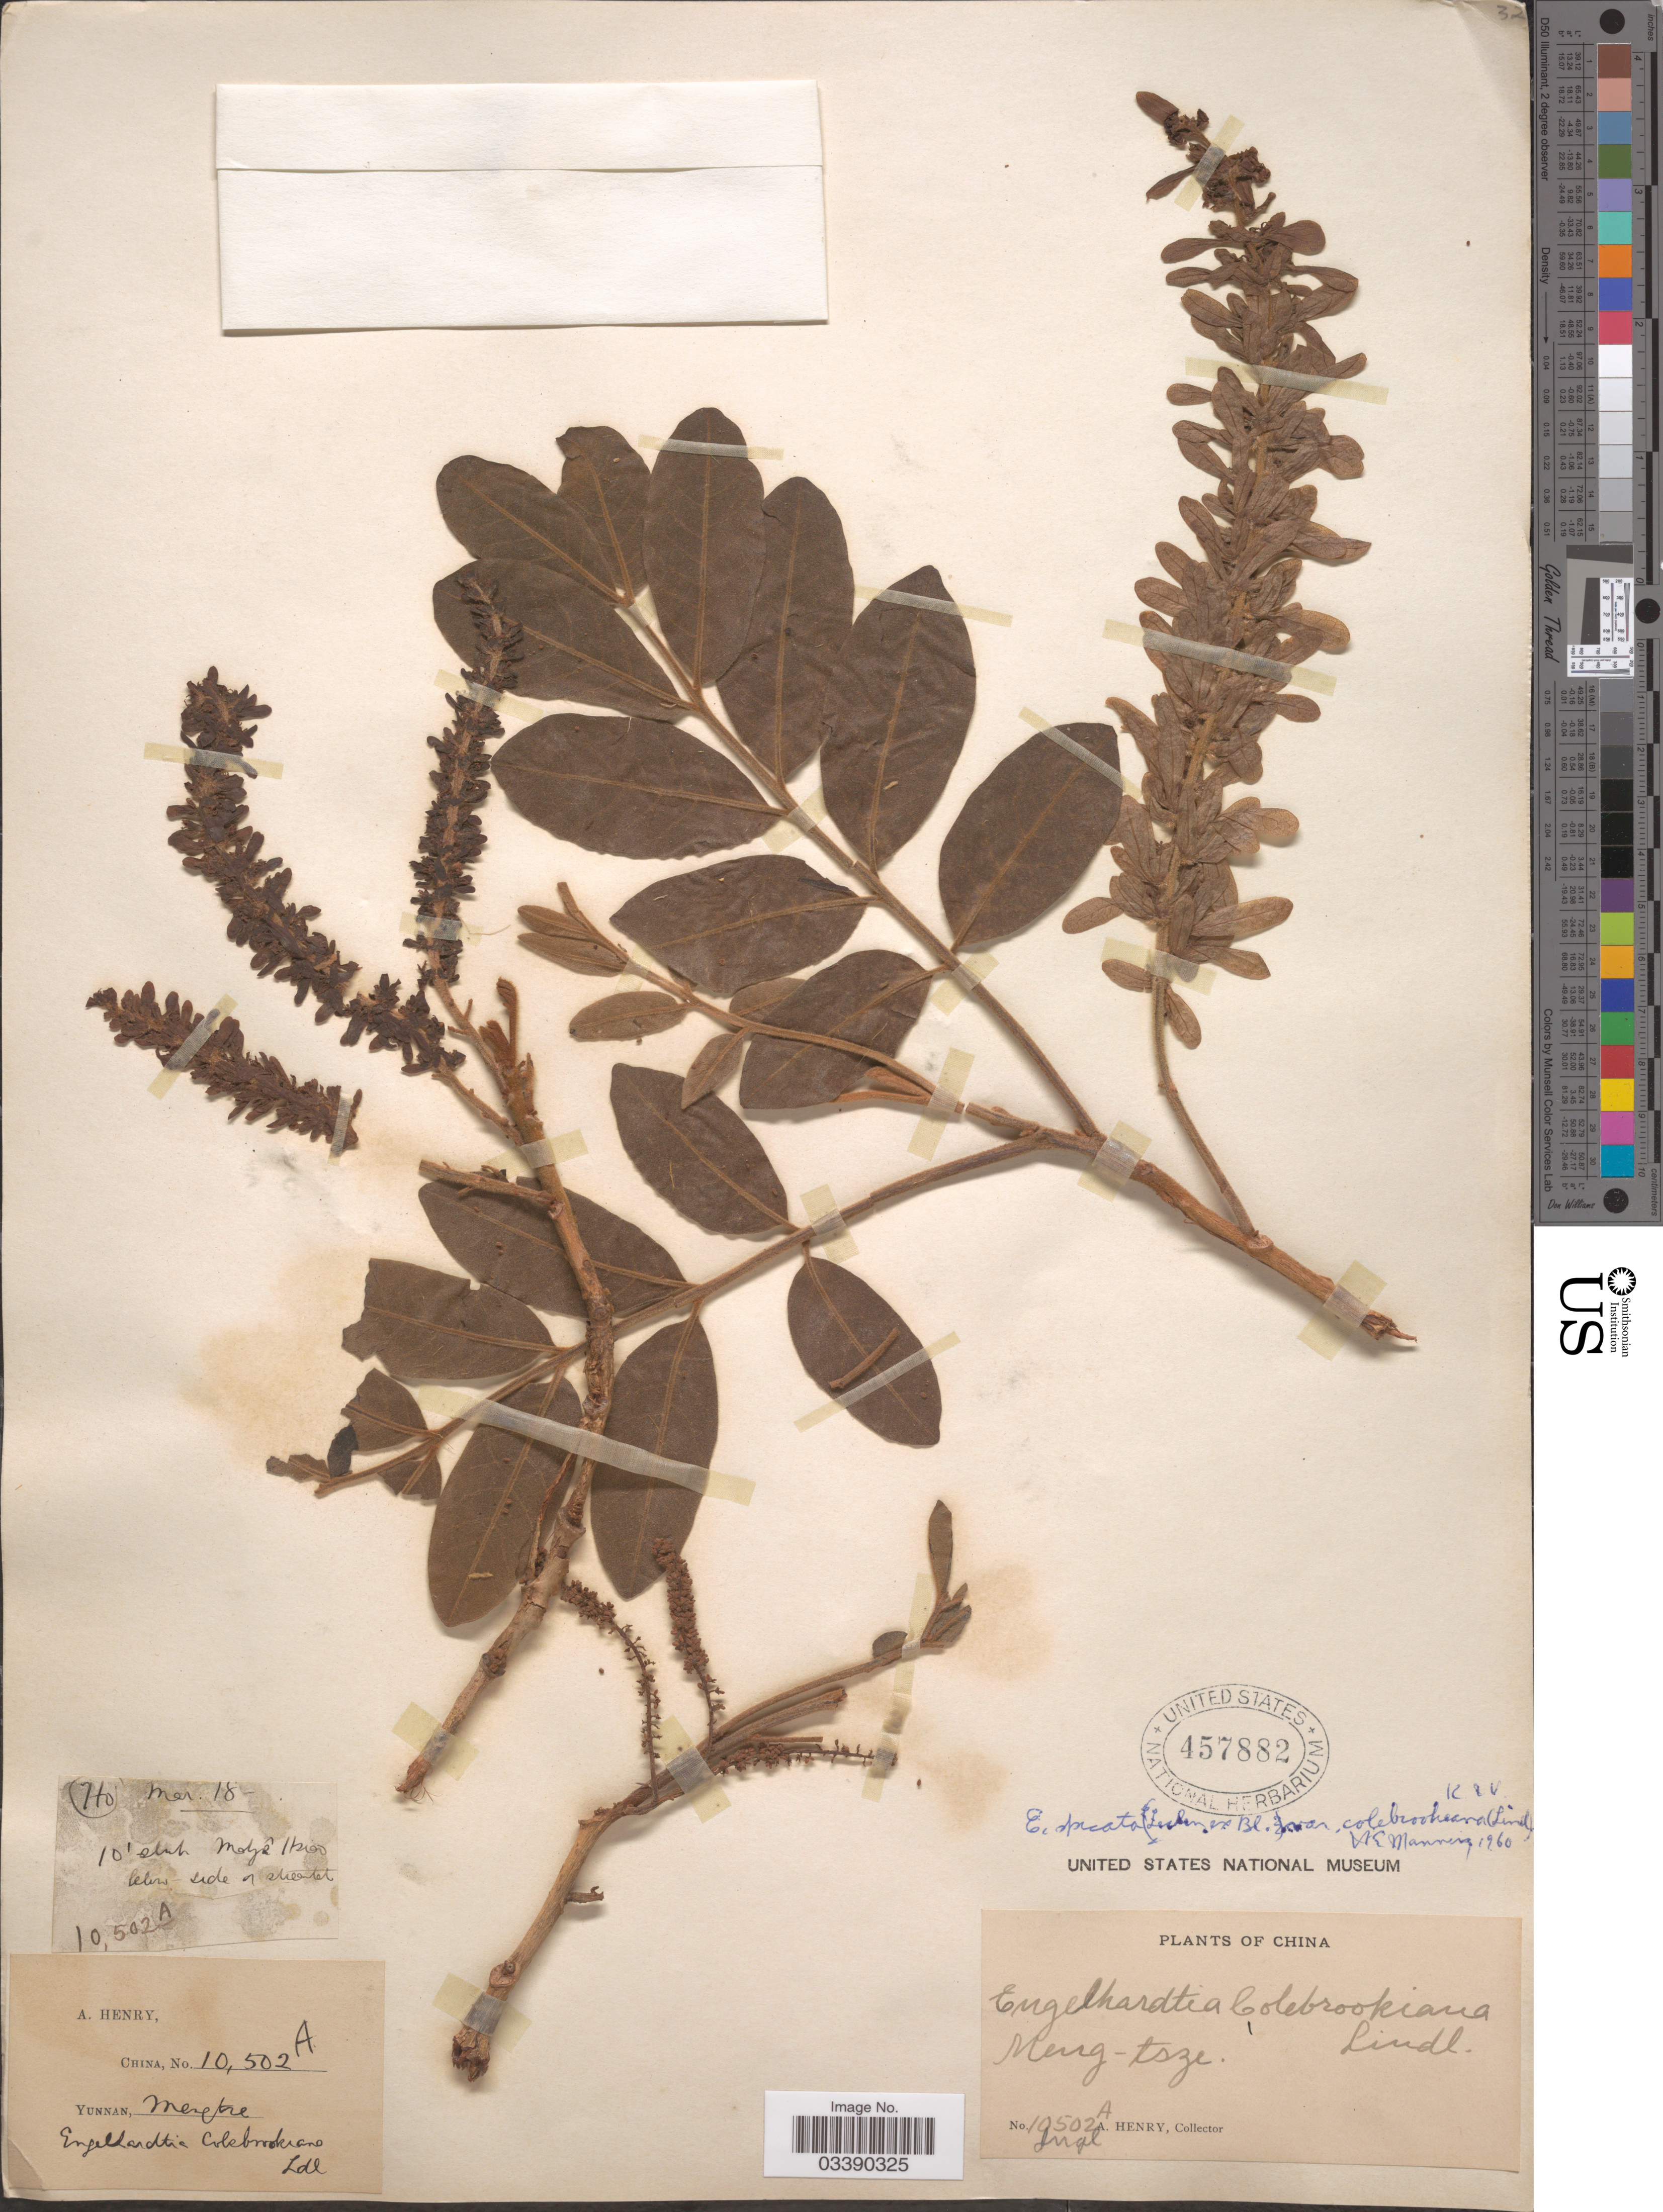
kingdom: Plantae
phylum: Tracheophyta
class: Magnoliopsida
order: Fagales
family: Juglandaceae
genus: Engelhardia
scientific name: Engelhardia spicata var. colebrookeana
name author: (Lindl.) Koord. & Valeton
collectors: A. Henry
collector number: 10502 A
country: China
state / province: Yunnan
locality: Meng-tsze. Metze Hsiao. Ho.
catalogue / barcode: US 457882